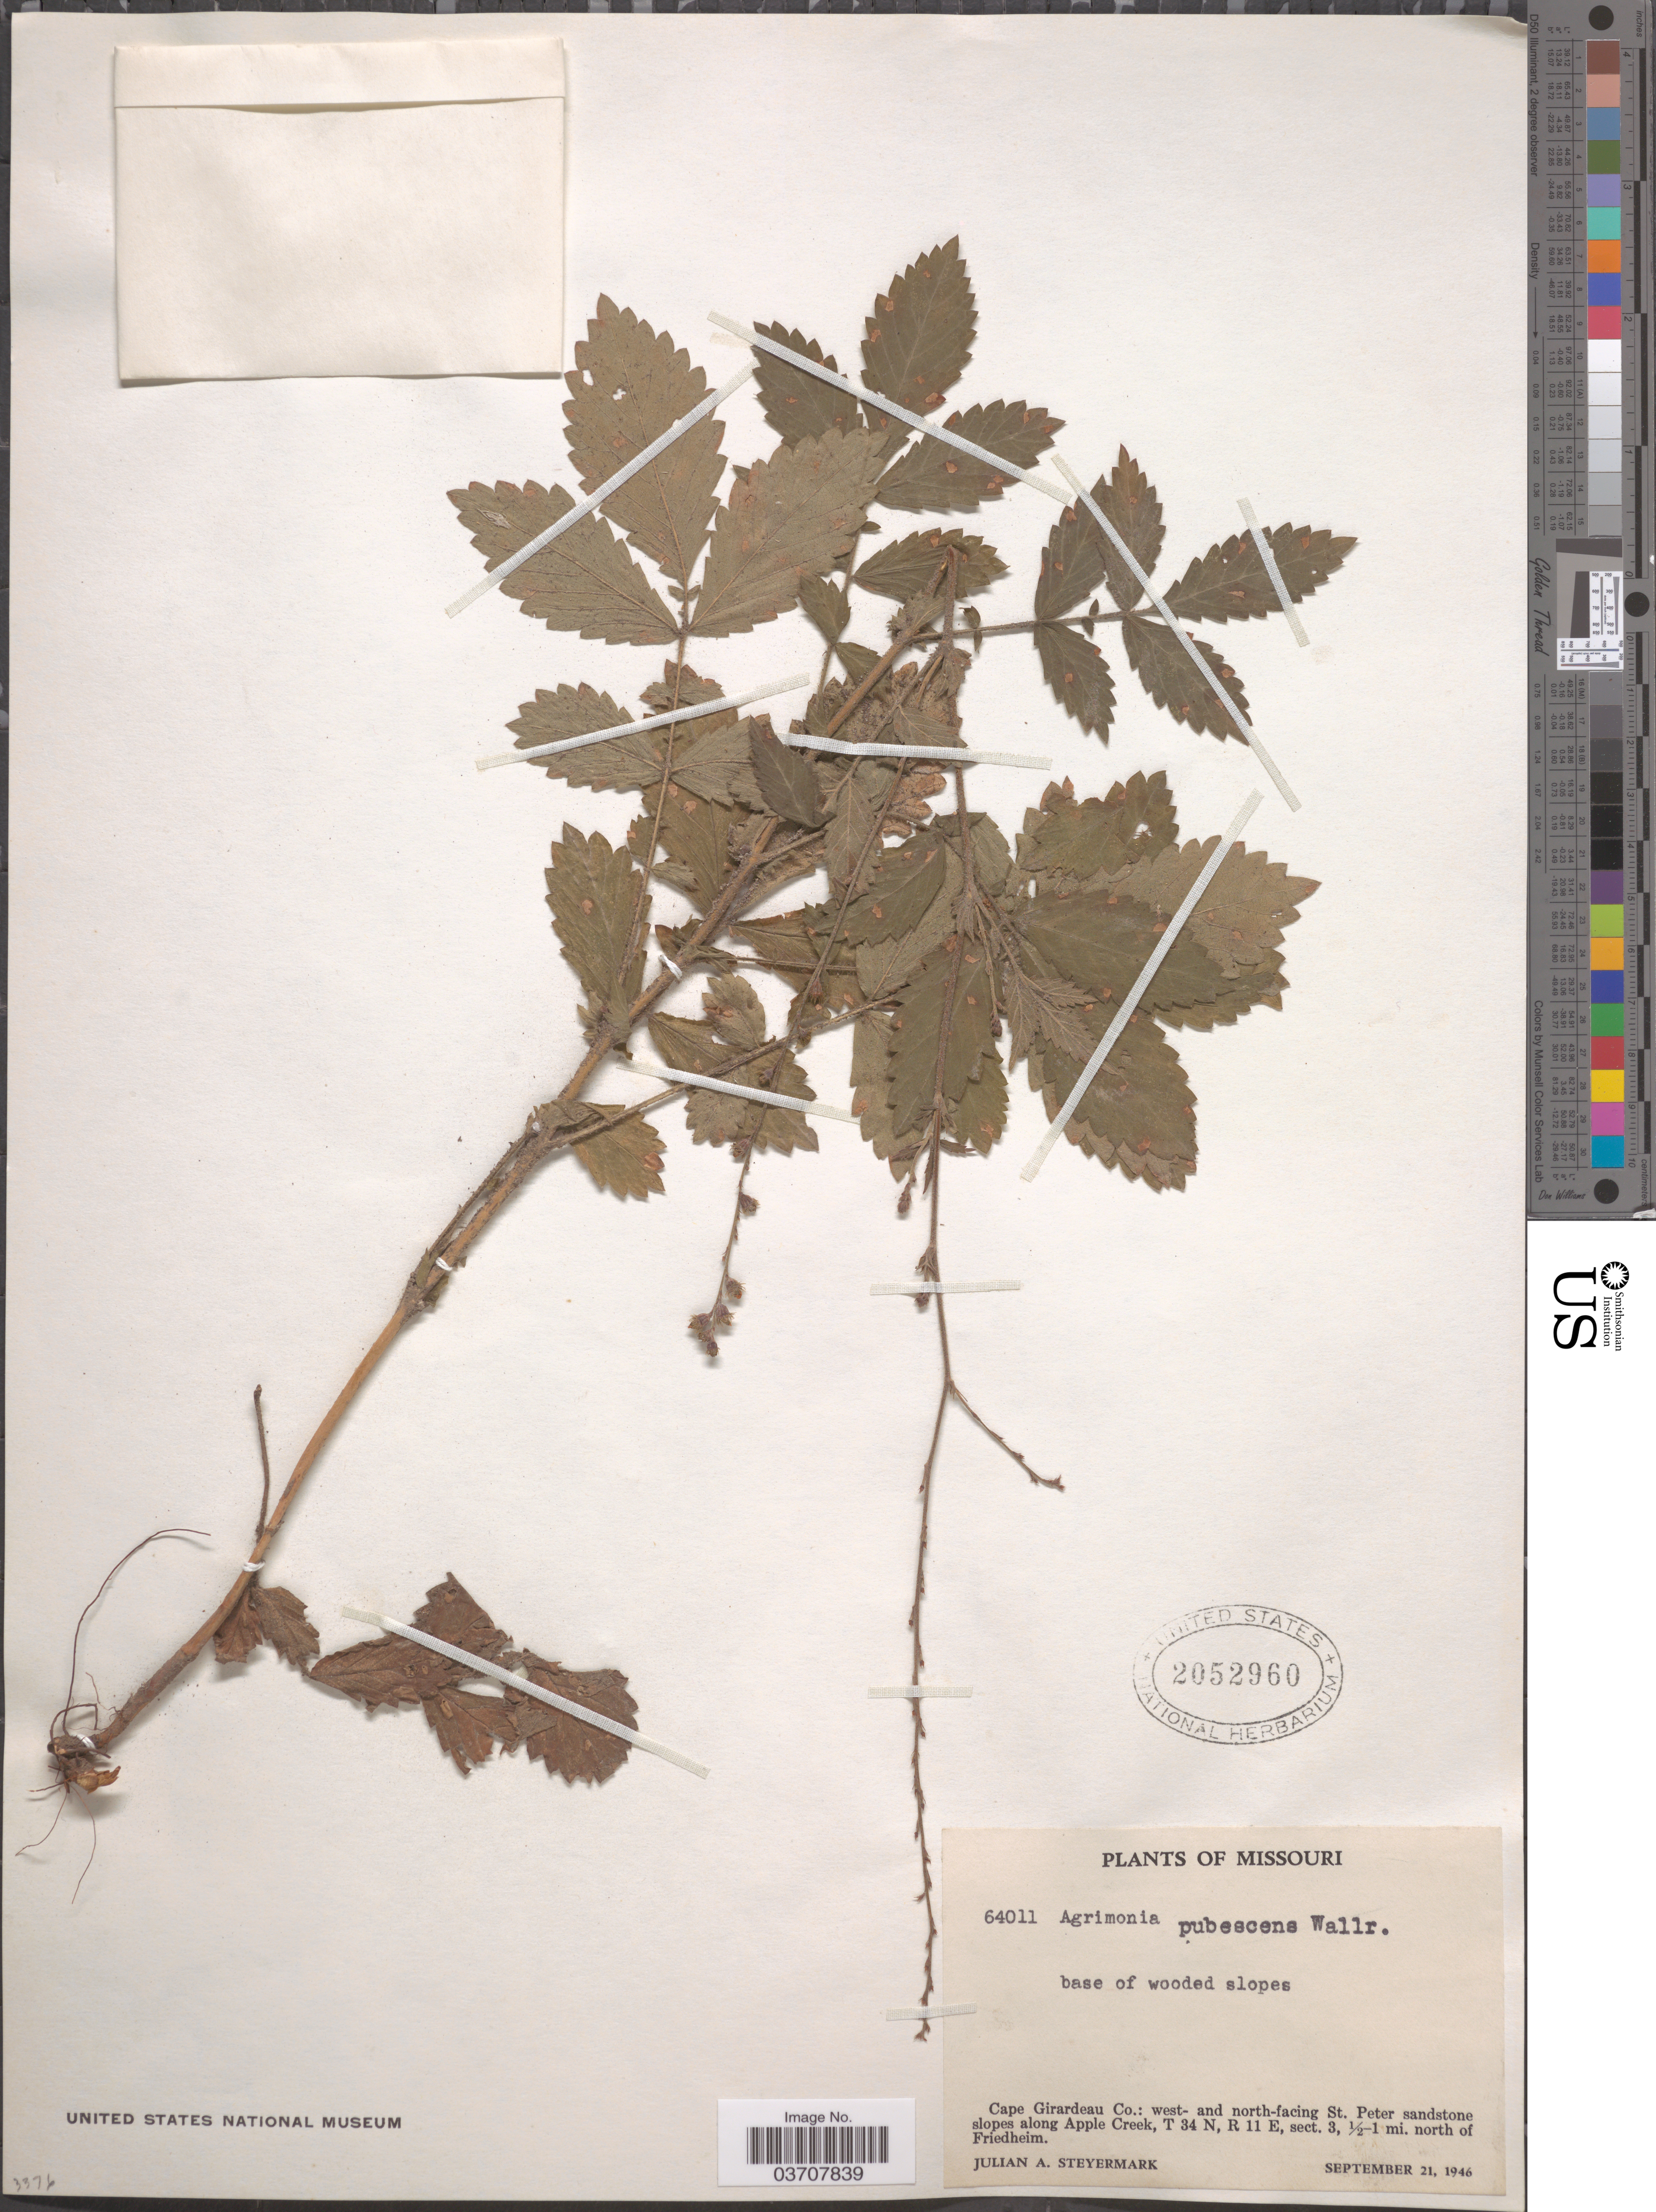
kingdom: Plantae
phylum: Tracheophyta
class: Magnoliopsida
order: Rosales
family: Rosaceae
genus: Agrimonia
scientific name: Agrimonia pubescens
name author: Wallr.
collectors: J. Steyermark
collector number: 64011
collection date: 1946-09-21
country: United States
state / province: Missouri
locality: Cape Girardeau Co.: west- and north-facing St. Peter sandstone slopes along Apple Creek, T 34 N, R 11 E, sect. 3, ½-1 mi. north of Friedheim.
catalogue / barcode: US 2052960